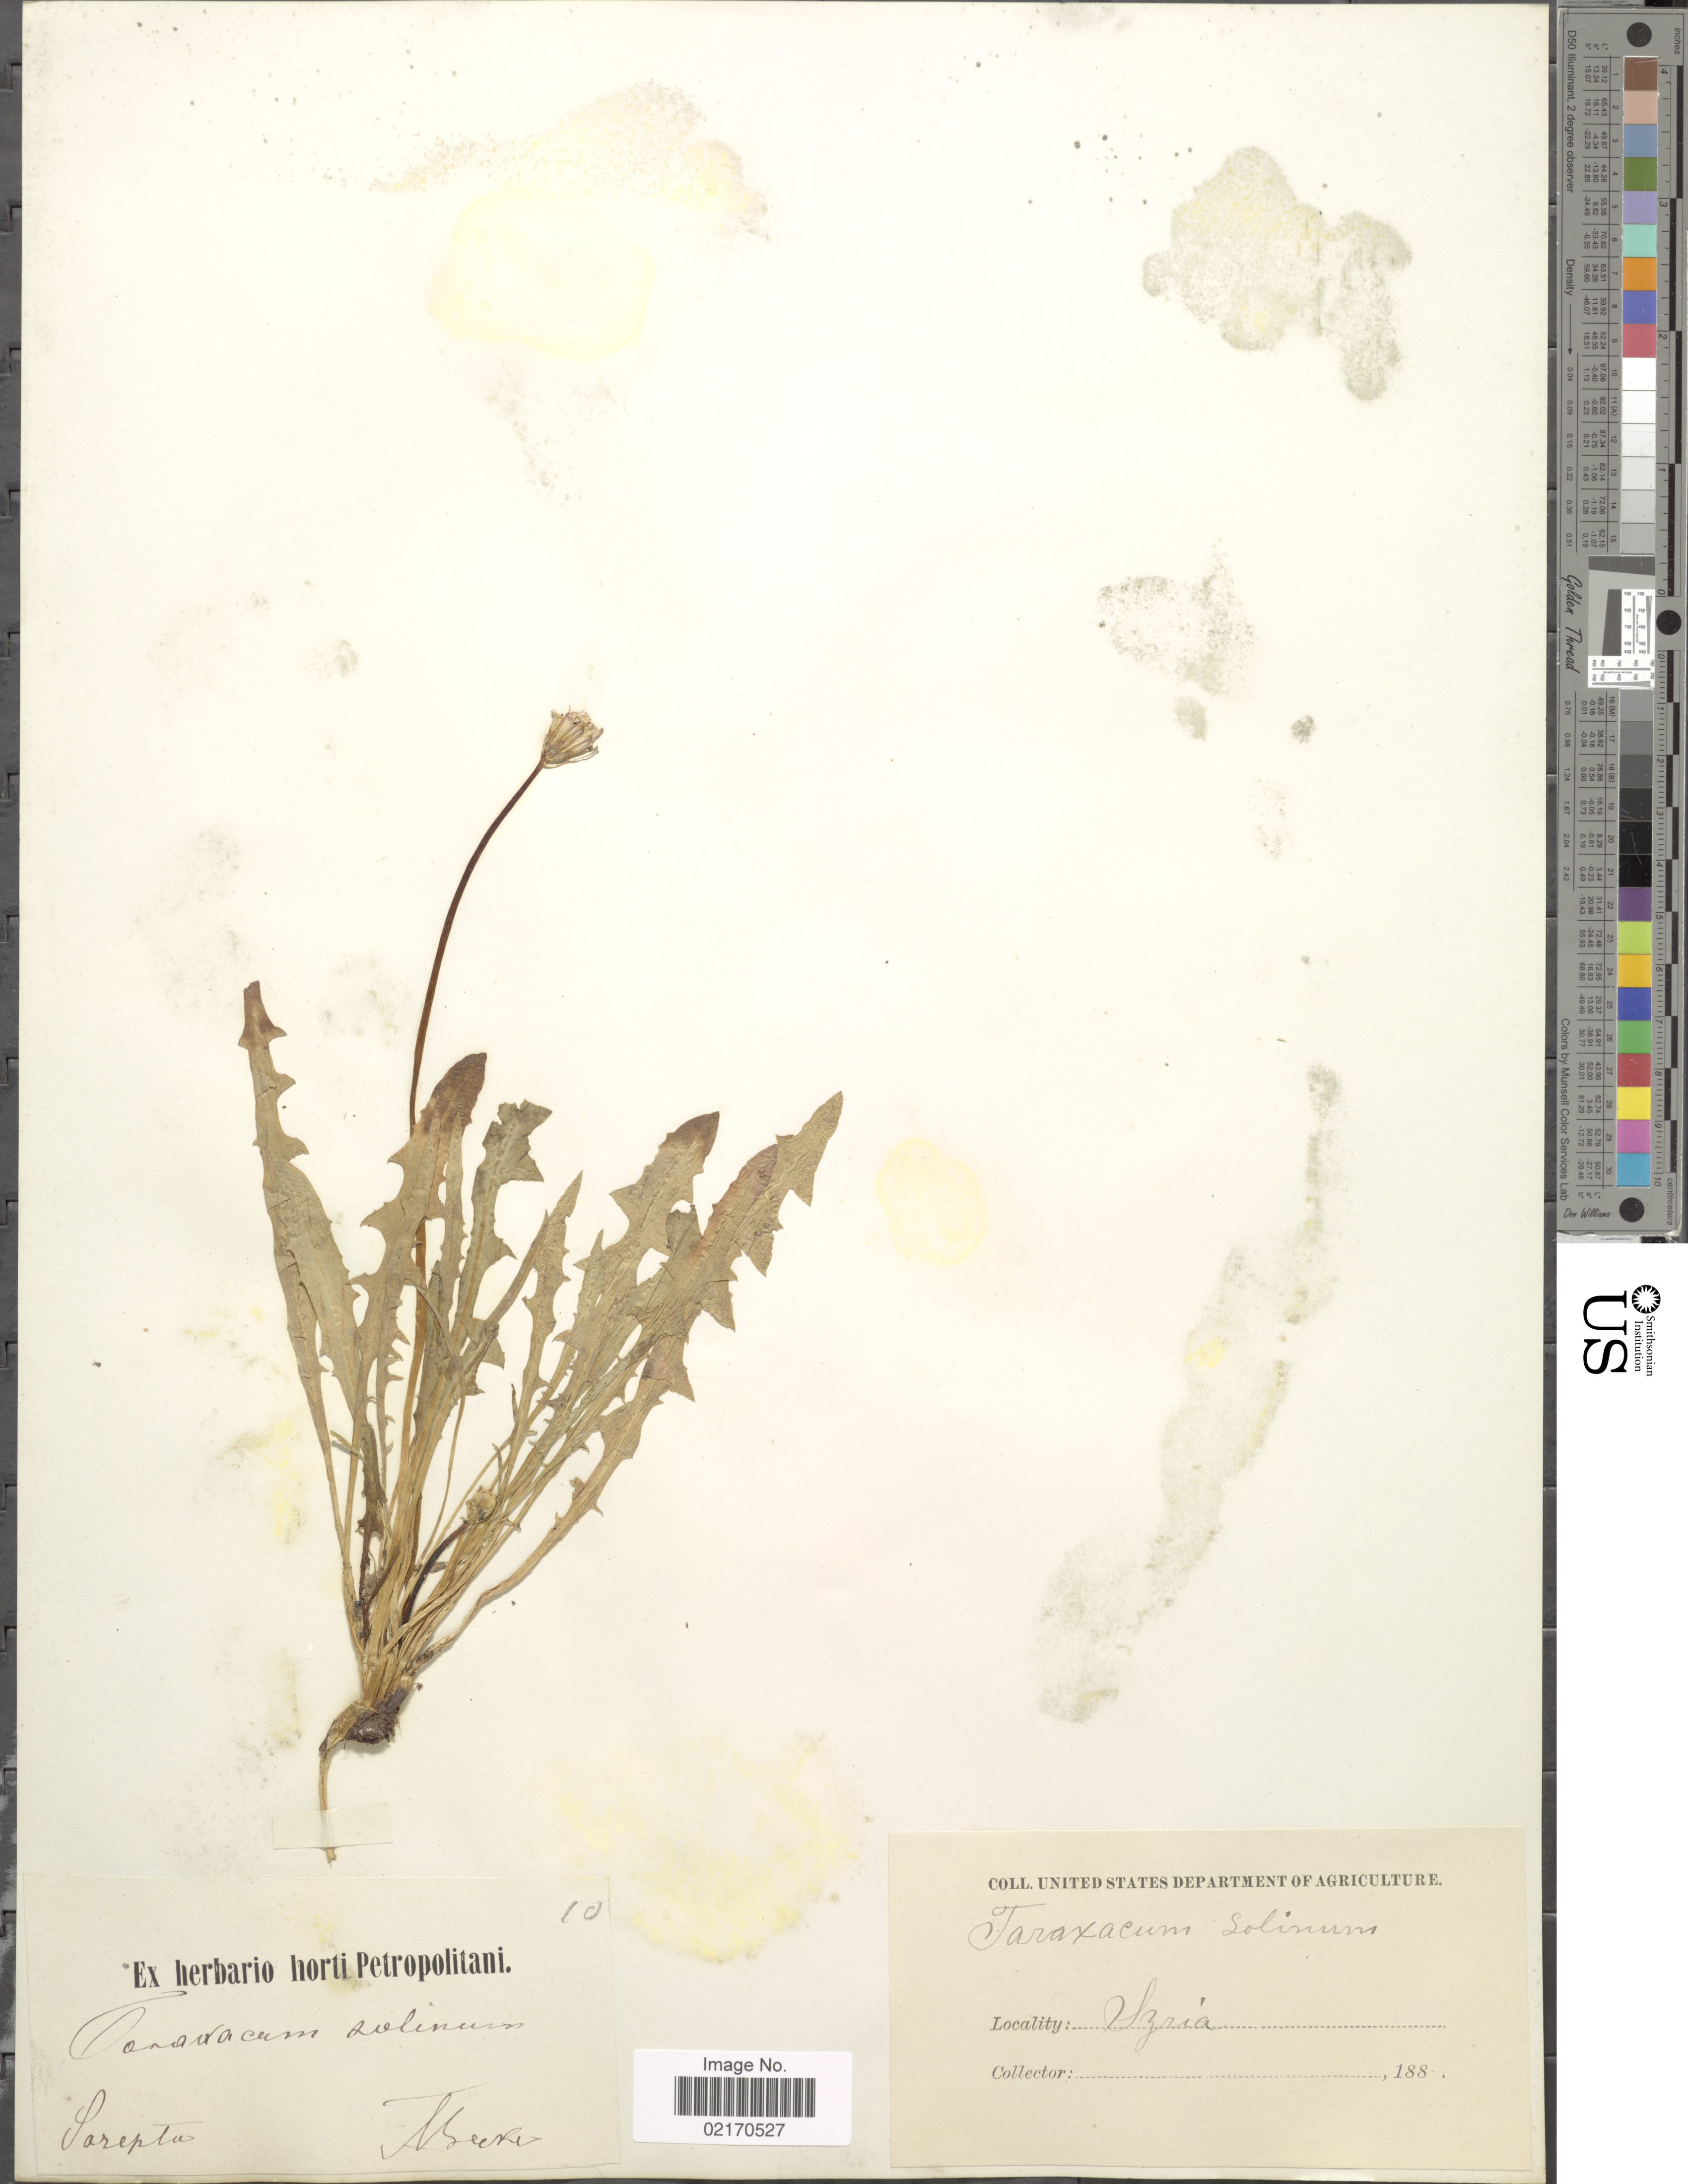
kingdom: Plantae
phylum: Tracheophyta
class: Magnoliopsida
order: Asterales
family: Asteraceae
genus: Taraxacum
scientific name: Taraxacum salinum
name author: Besser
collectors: A. Becker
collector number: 10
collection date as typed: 188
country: Russian Federation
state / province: Volgograd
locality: Sarepta